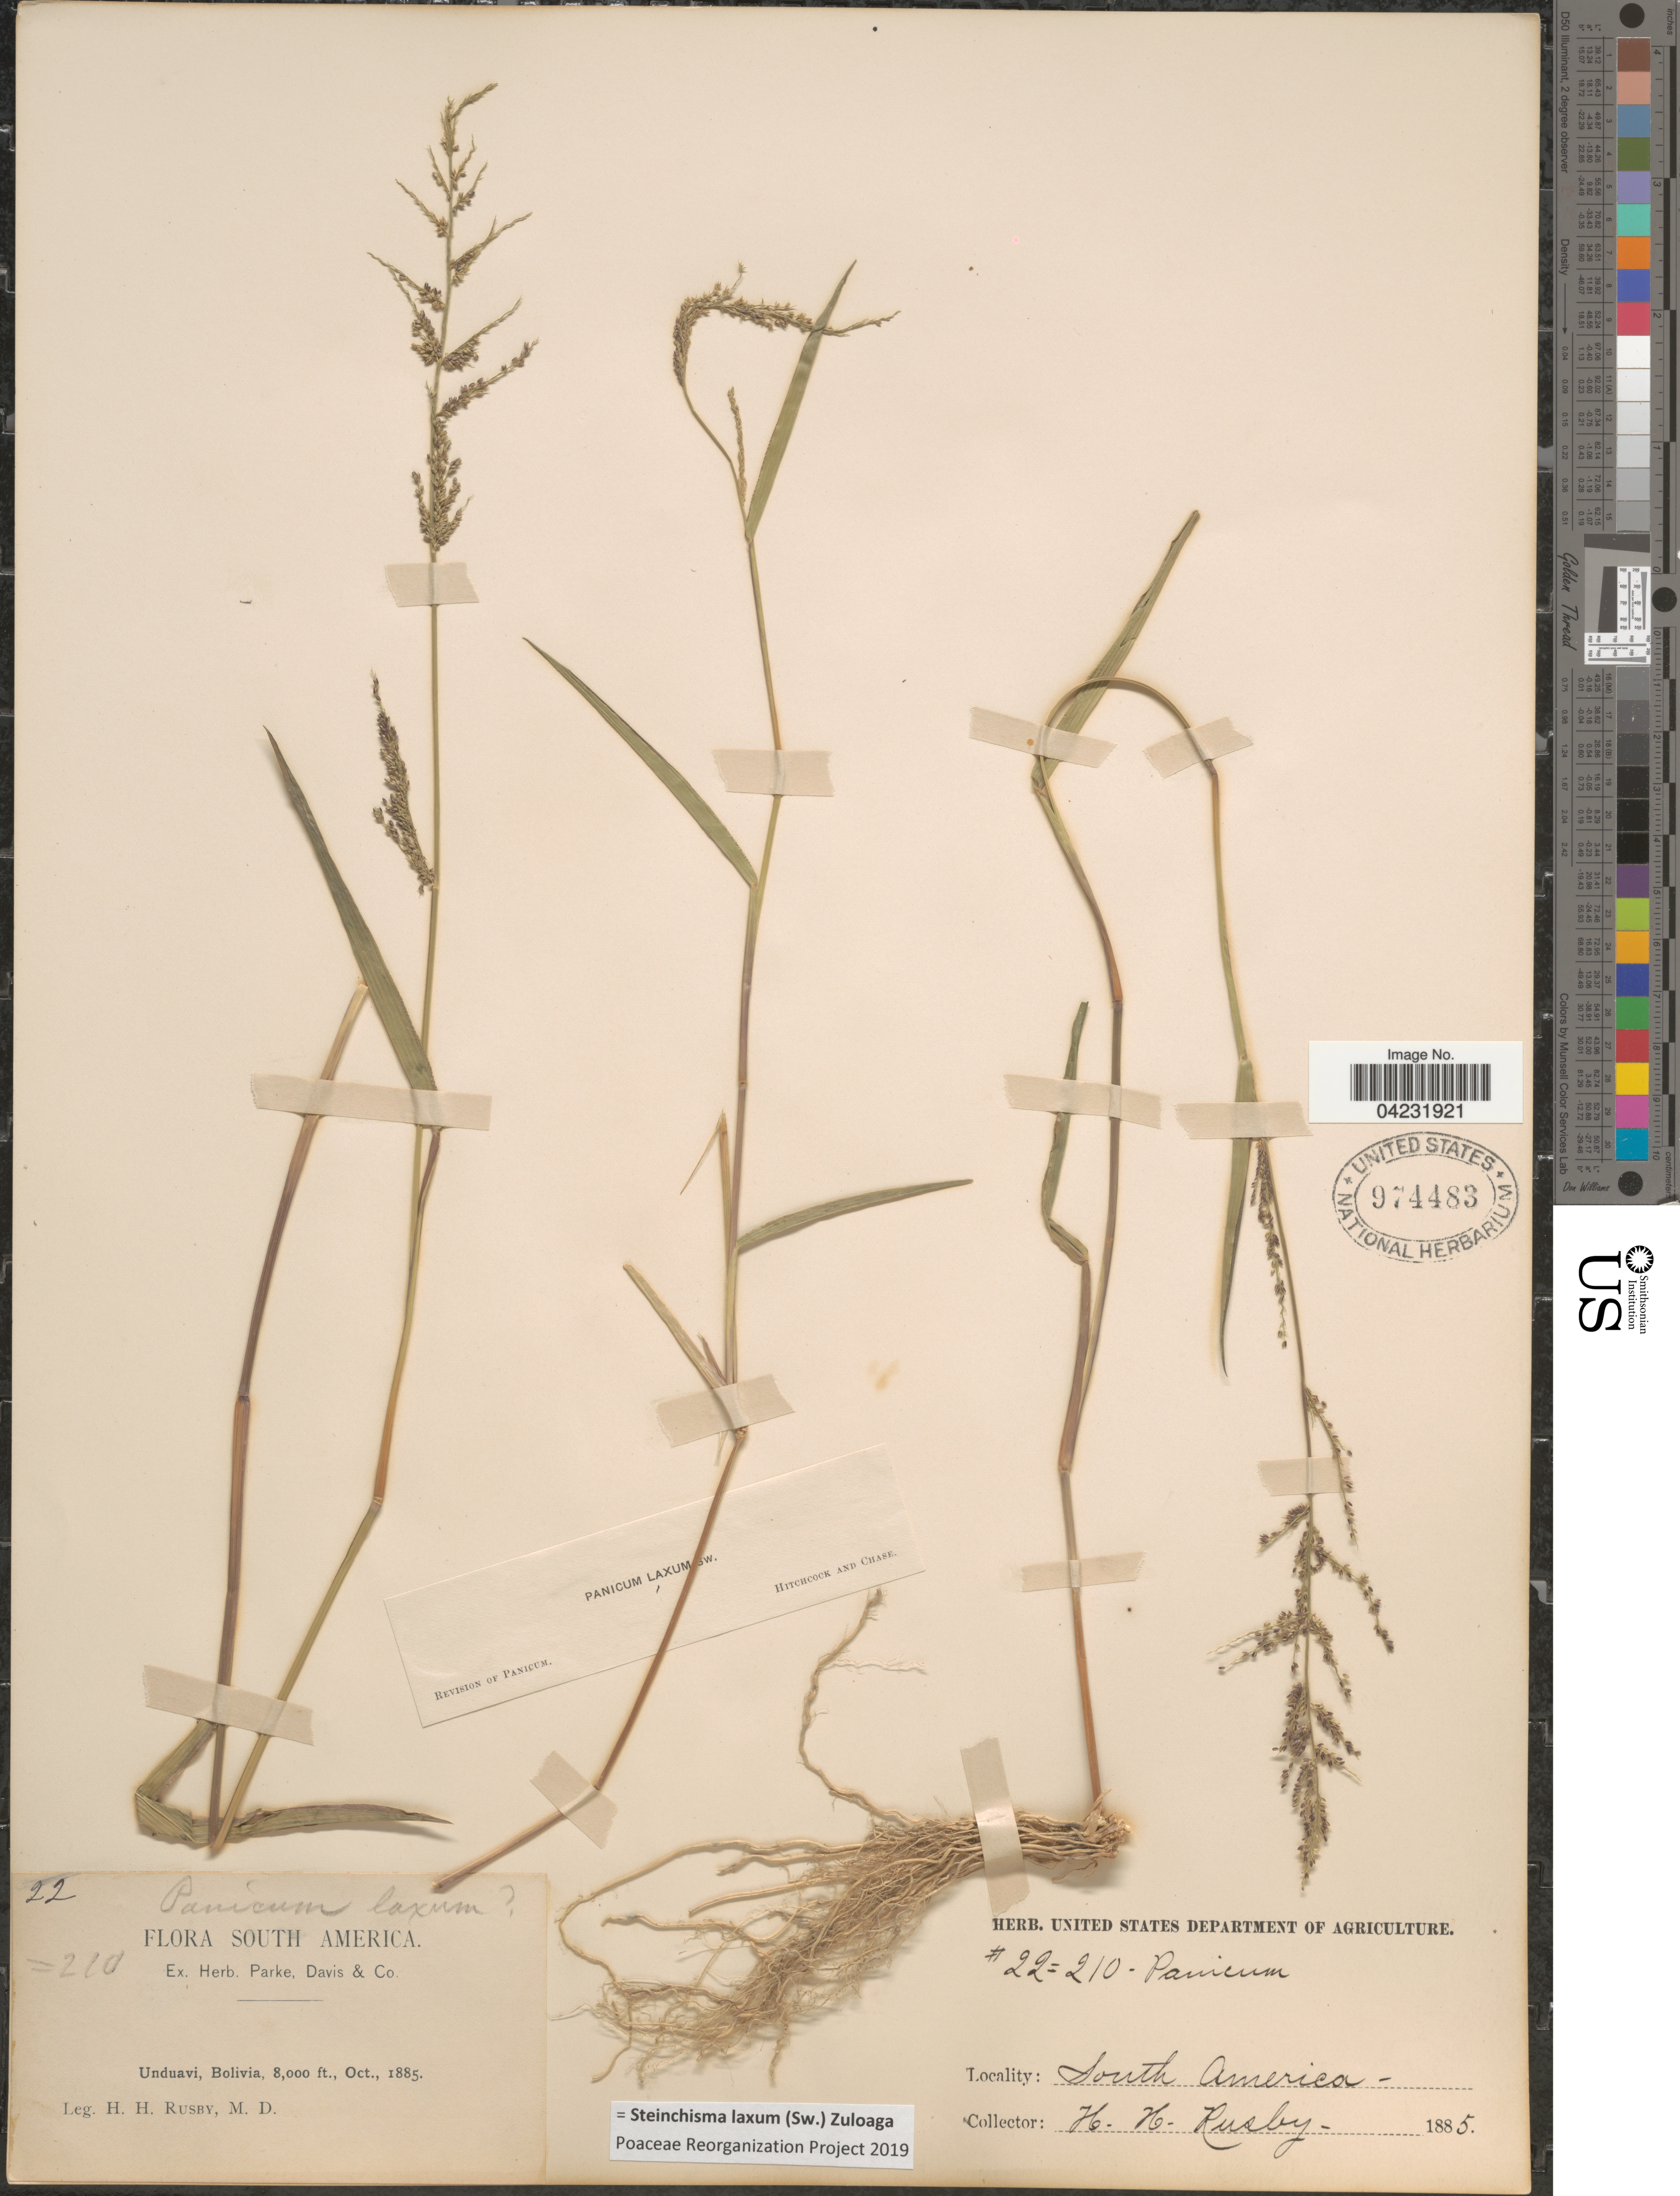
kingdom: Plantae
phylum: Tracheophyta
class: Liliopsida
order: Poales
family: Poaceae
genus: Steinchisma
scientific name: Steinchisma laxum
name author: (Sw.) Zuloaga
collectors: H. H. Rusby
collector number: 22=210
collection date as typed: Oct., 1885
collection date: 1885-10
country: Bolivia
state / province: La Paz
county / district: Nor Yungas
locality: Unduavi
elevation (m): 2438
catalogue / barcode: US 974483